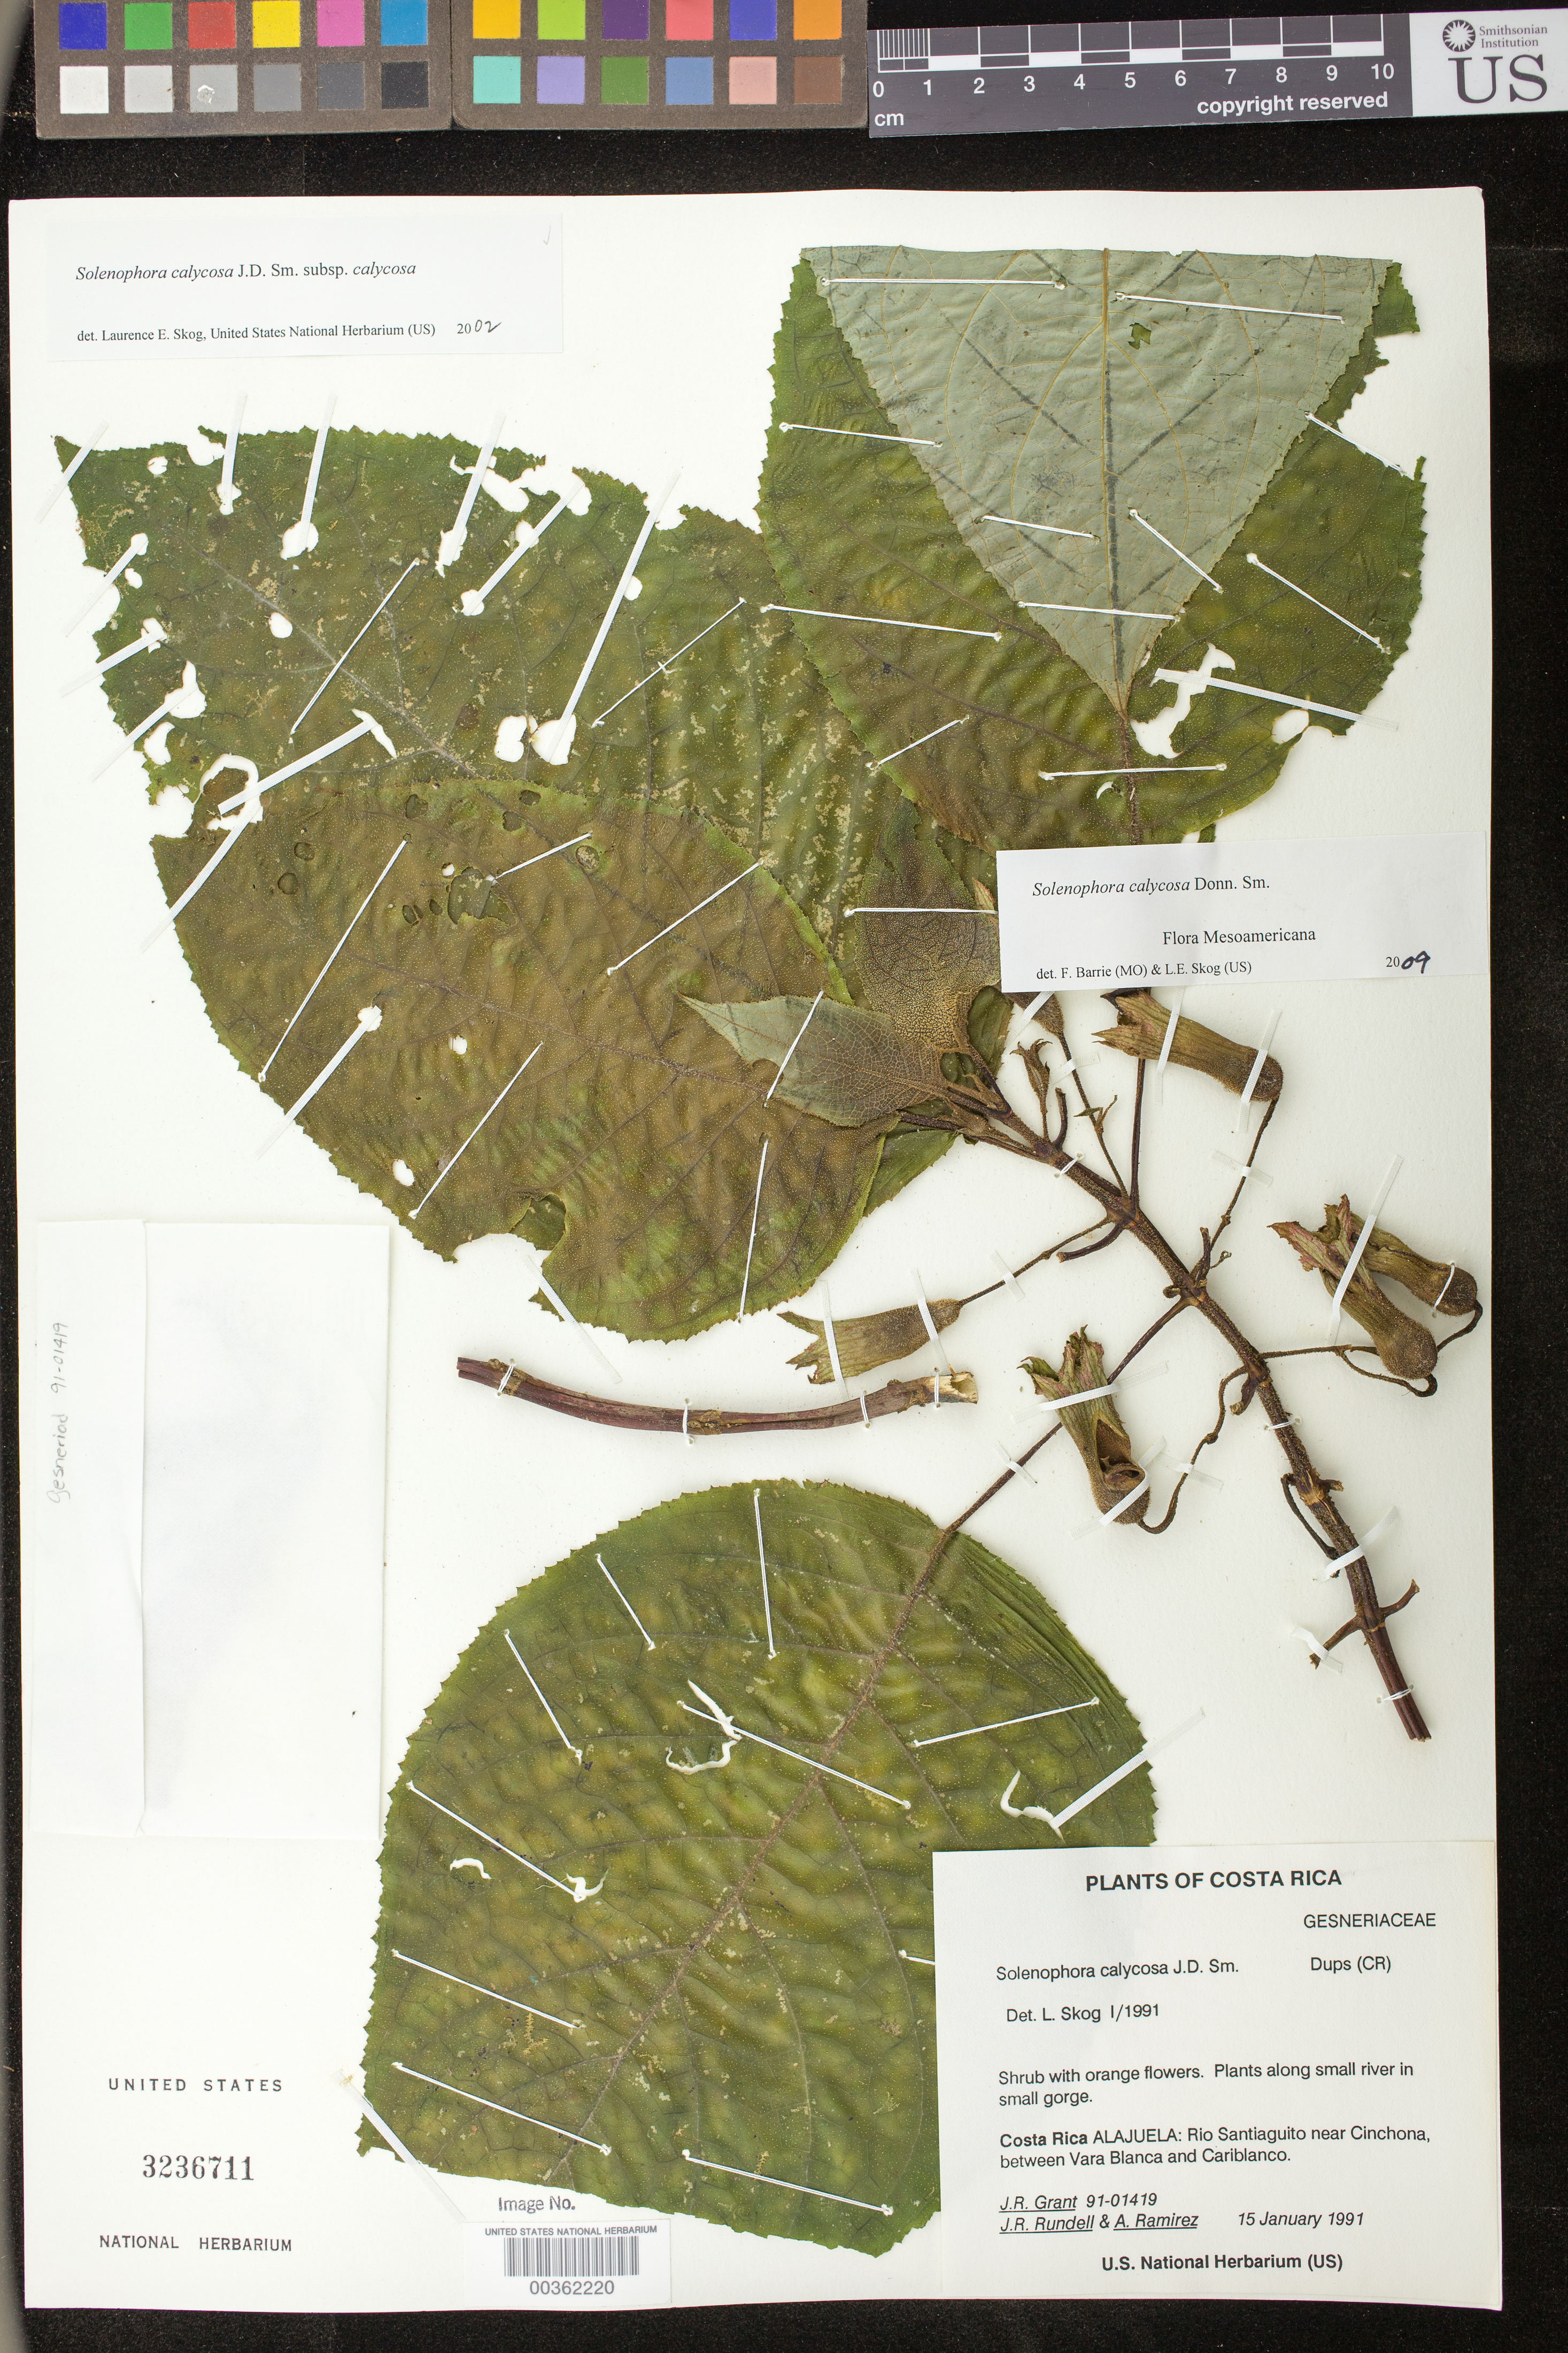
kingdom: Plantae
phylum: Tracheophyta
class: Magnoliopsida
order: Lamiales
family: Gesneriaceae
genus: Solenophora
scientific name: Solenophora calycosa Donn. Sm. subsp. calycosa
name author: (Donn. Sm.) Donn. Sm.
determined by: Skog, Laurence E.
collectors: J. R. Grant, J. R. Rundell & A. Ramirez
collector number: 91-0 1419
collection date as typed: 15 Jan 1991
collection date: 1991-01-15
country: Costa Rica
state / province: Alajuela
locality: Rio Santiaguito near Cinchona, between Vara Blanca and Cariblanco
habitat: Plants along small river in small gorge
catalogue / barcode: US 3236711